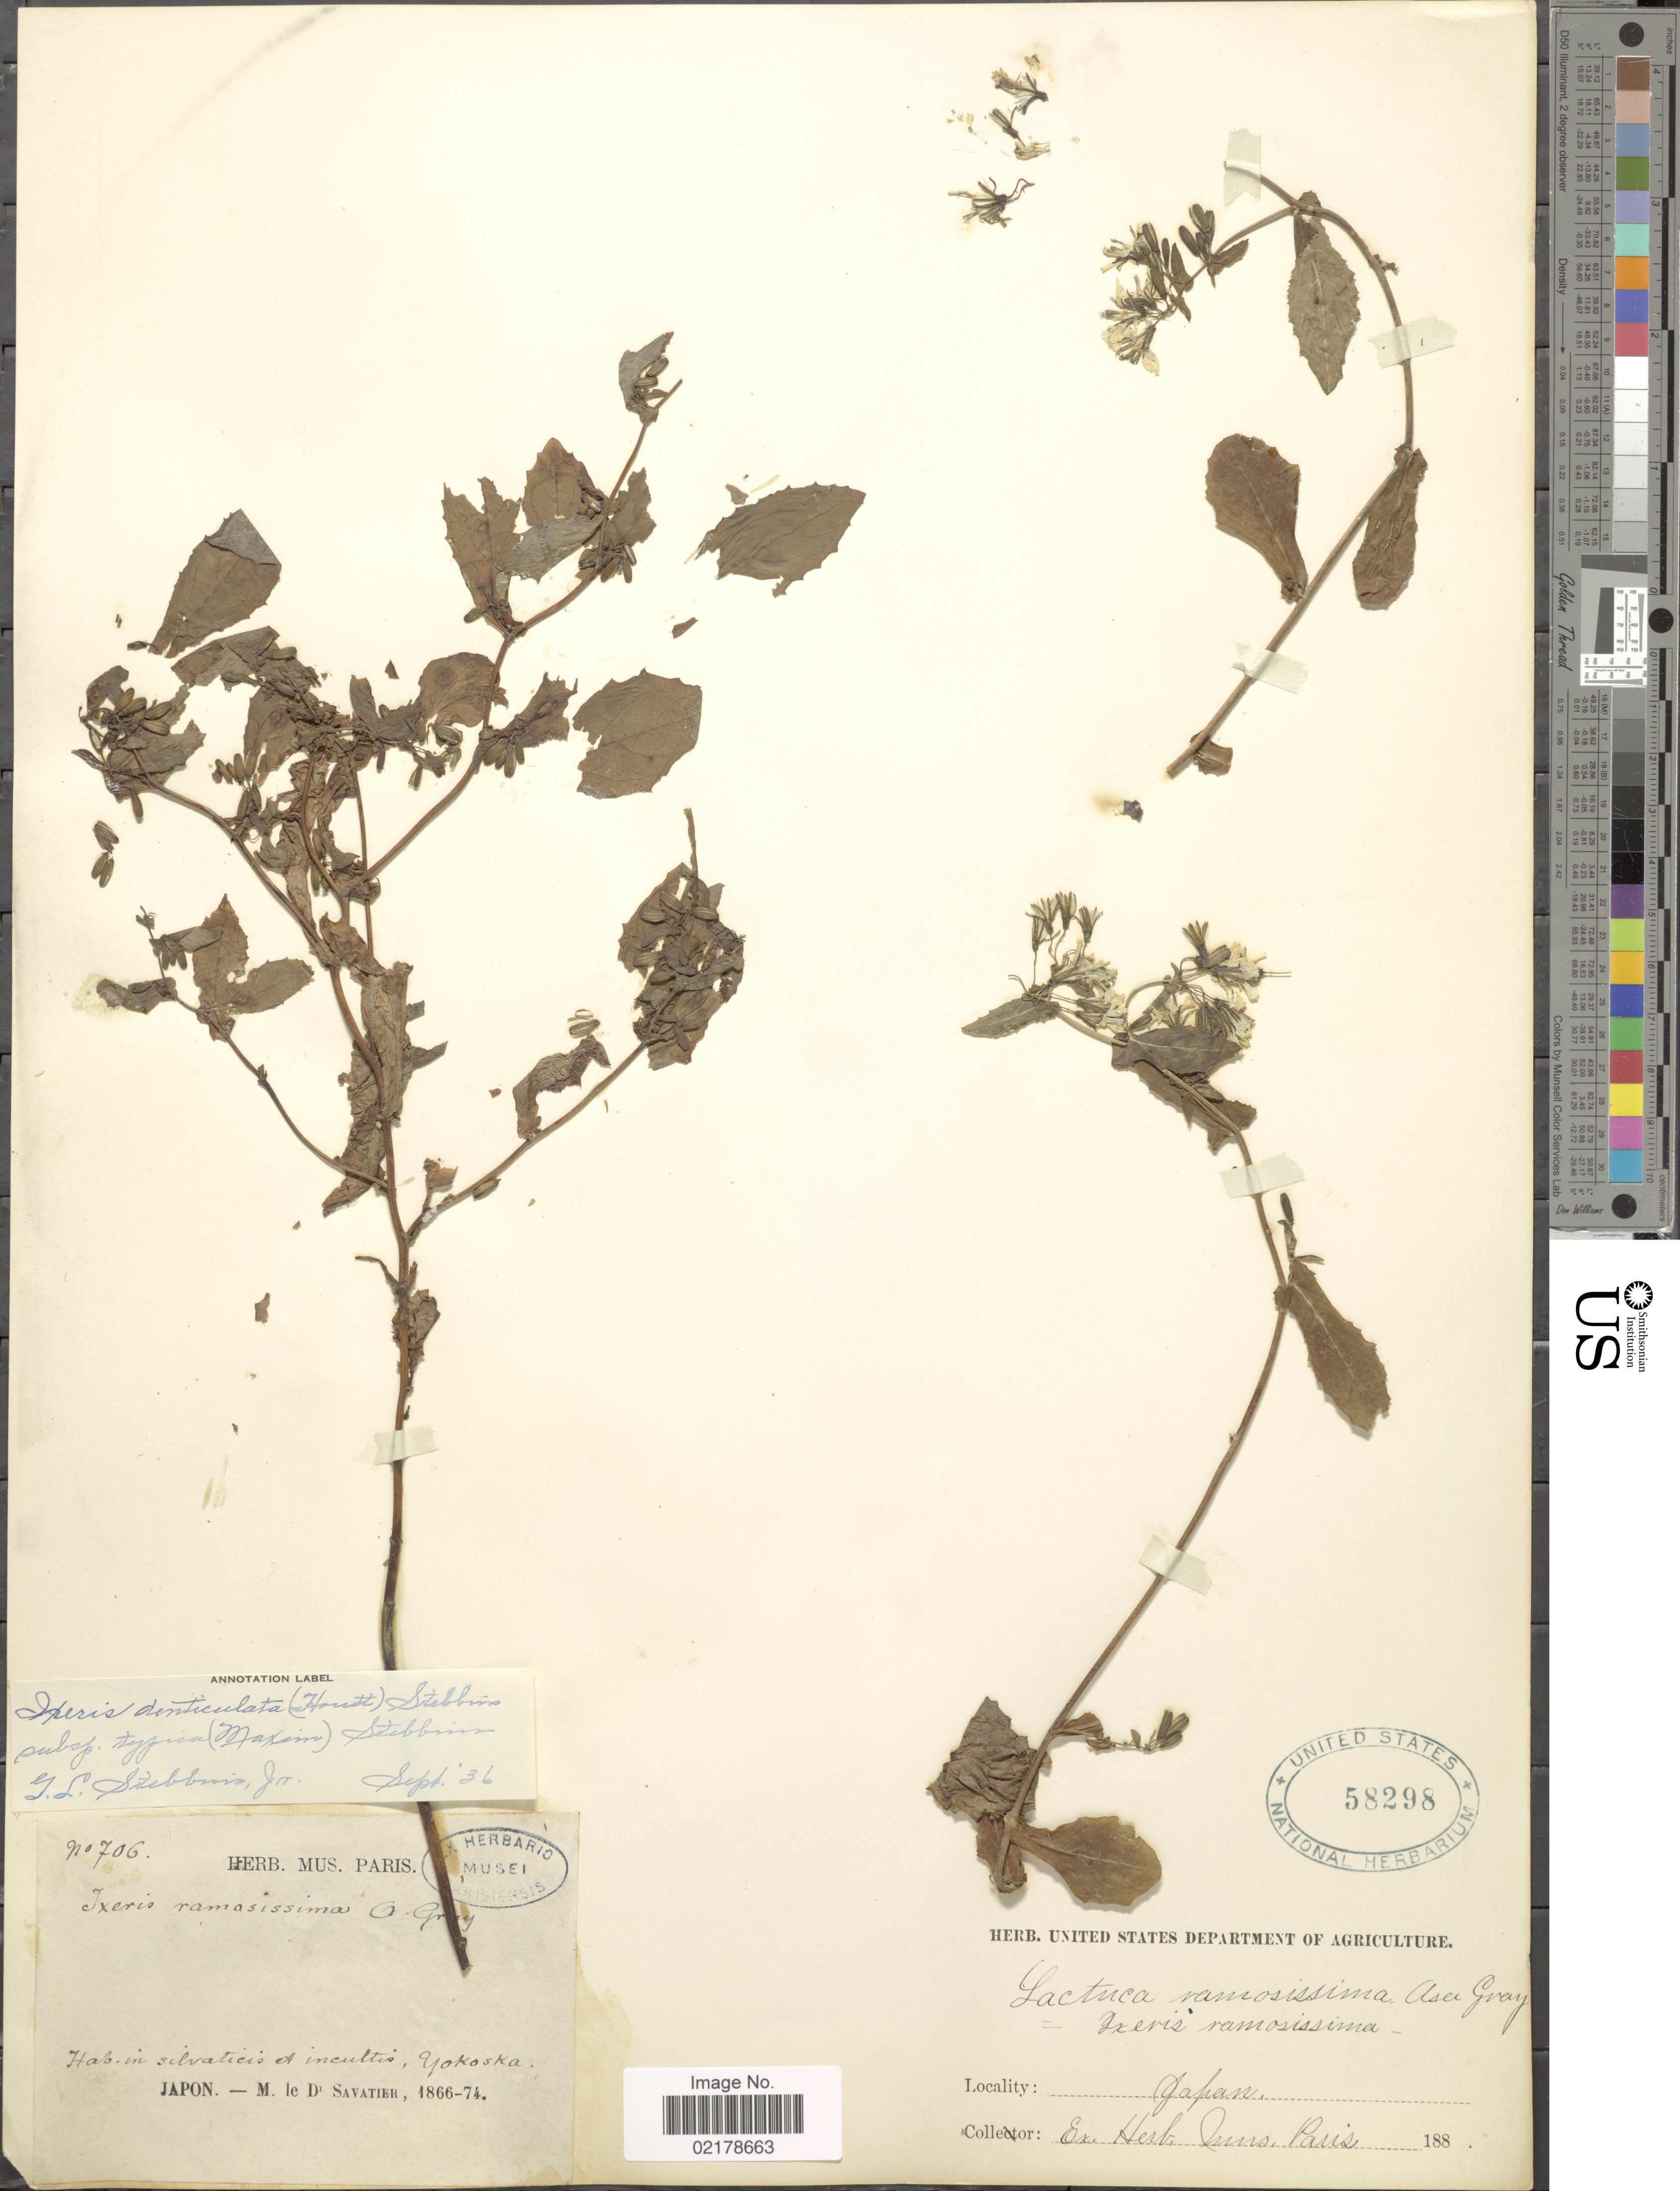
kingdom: Plantae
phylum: Tracheophyta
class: Magnoliopsida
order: Asterales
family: Asteraceae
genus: Crepidiastrum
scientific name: Crepidiastrum denticulatum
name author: (Houtt.) Pak & Kawano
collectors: Savatier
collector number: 706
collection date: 1866/1874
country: Japan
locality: In silvaticis et incultis, Yokosuka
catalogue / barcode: US 58298